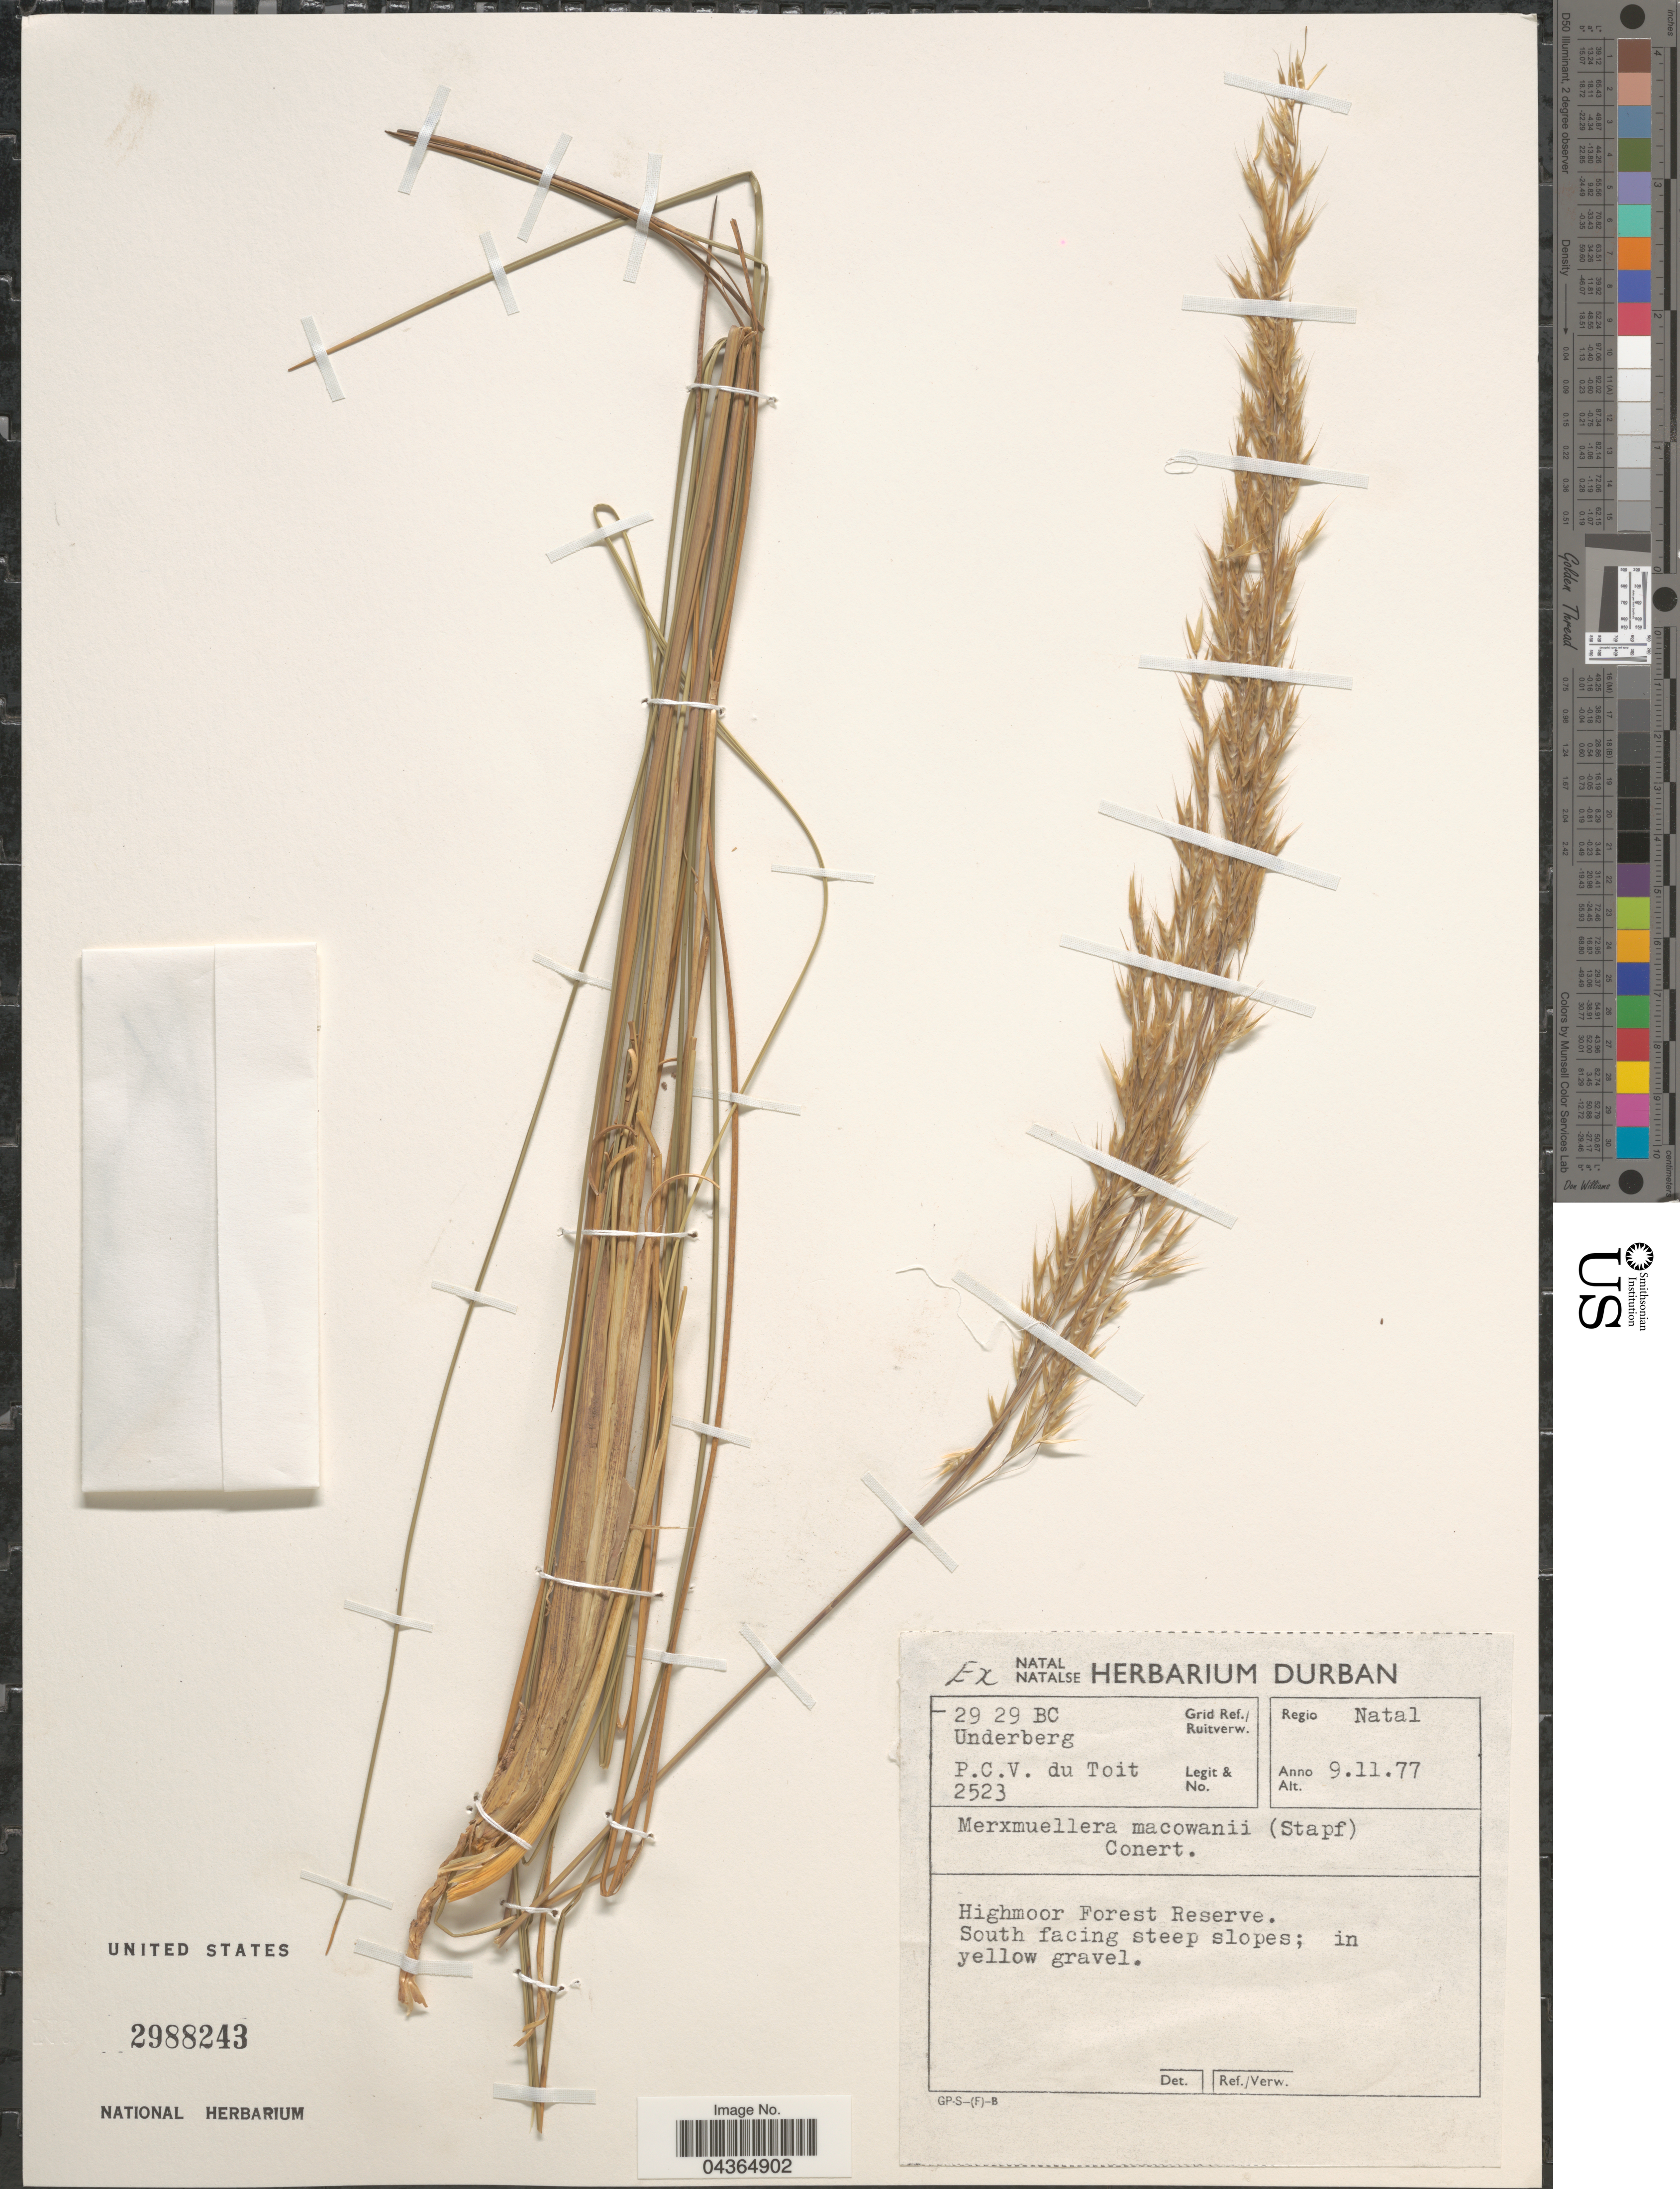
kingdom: Plantae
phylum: Tracheophyta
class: Liliopsida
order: Poales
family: Poaceae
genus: Merxmuellera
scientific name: Merxmuellera macowanii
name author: (Stapf) Conert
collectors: P. Du Toit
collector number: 2523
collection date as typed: Transcribed d/m/y: 9/11/77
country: South Africa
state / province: KwaZulu-Natal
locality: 29 29 BC Underberg Grid Ref./Ruitverw. Regio Natal. Highmoor Forest Reserve. South facing steep slopes.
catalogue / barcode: US 2988243